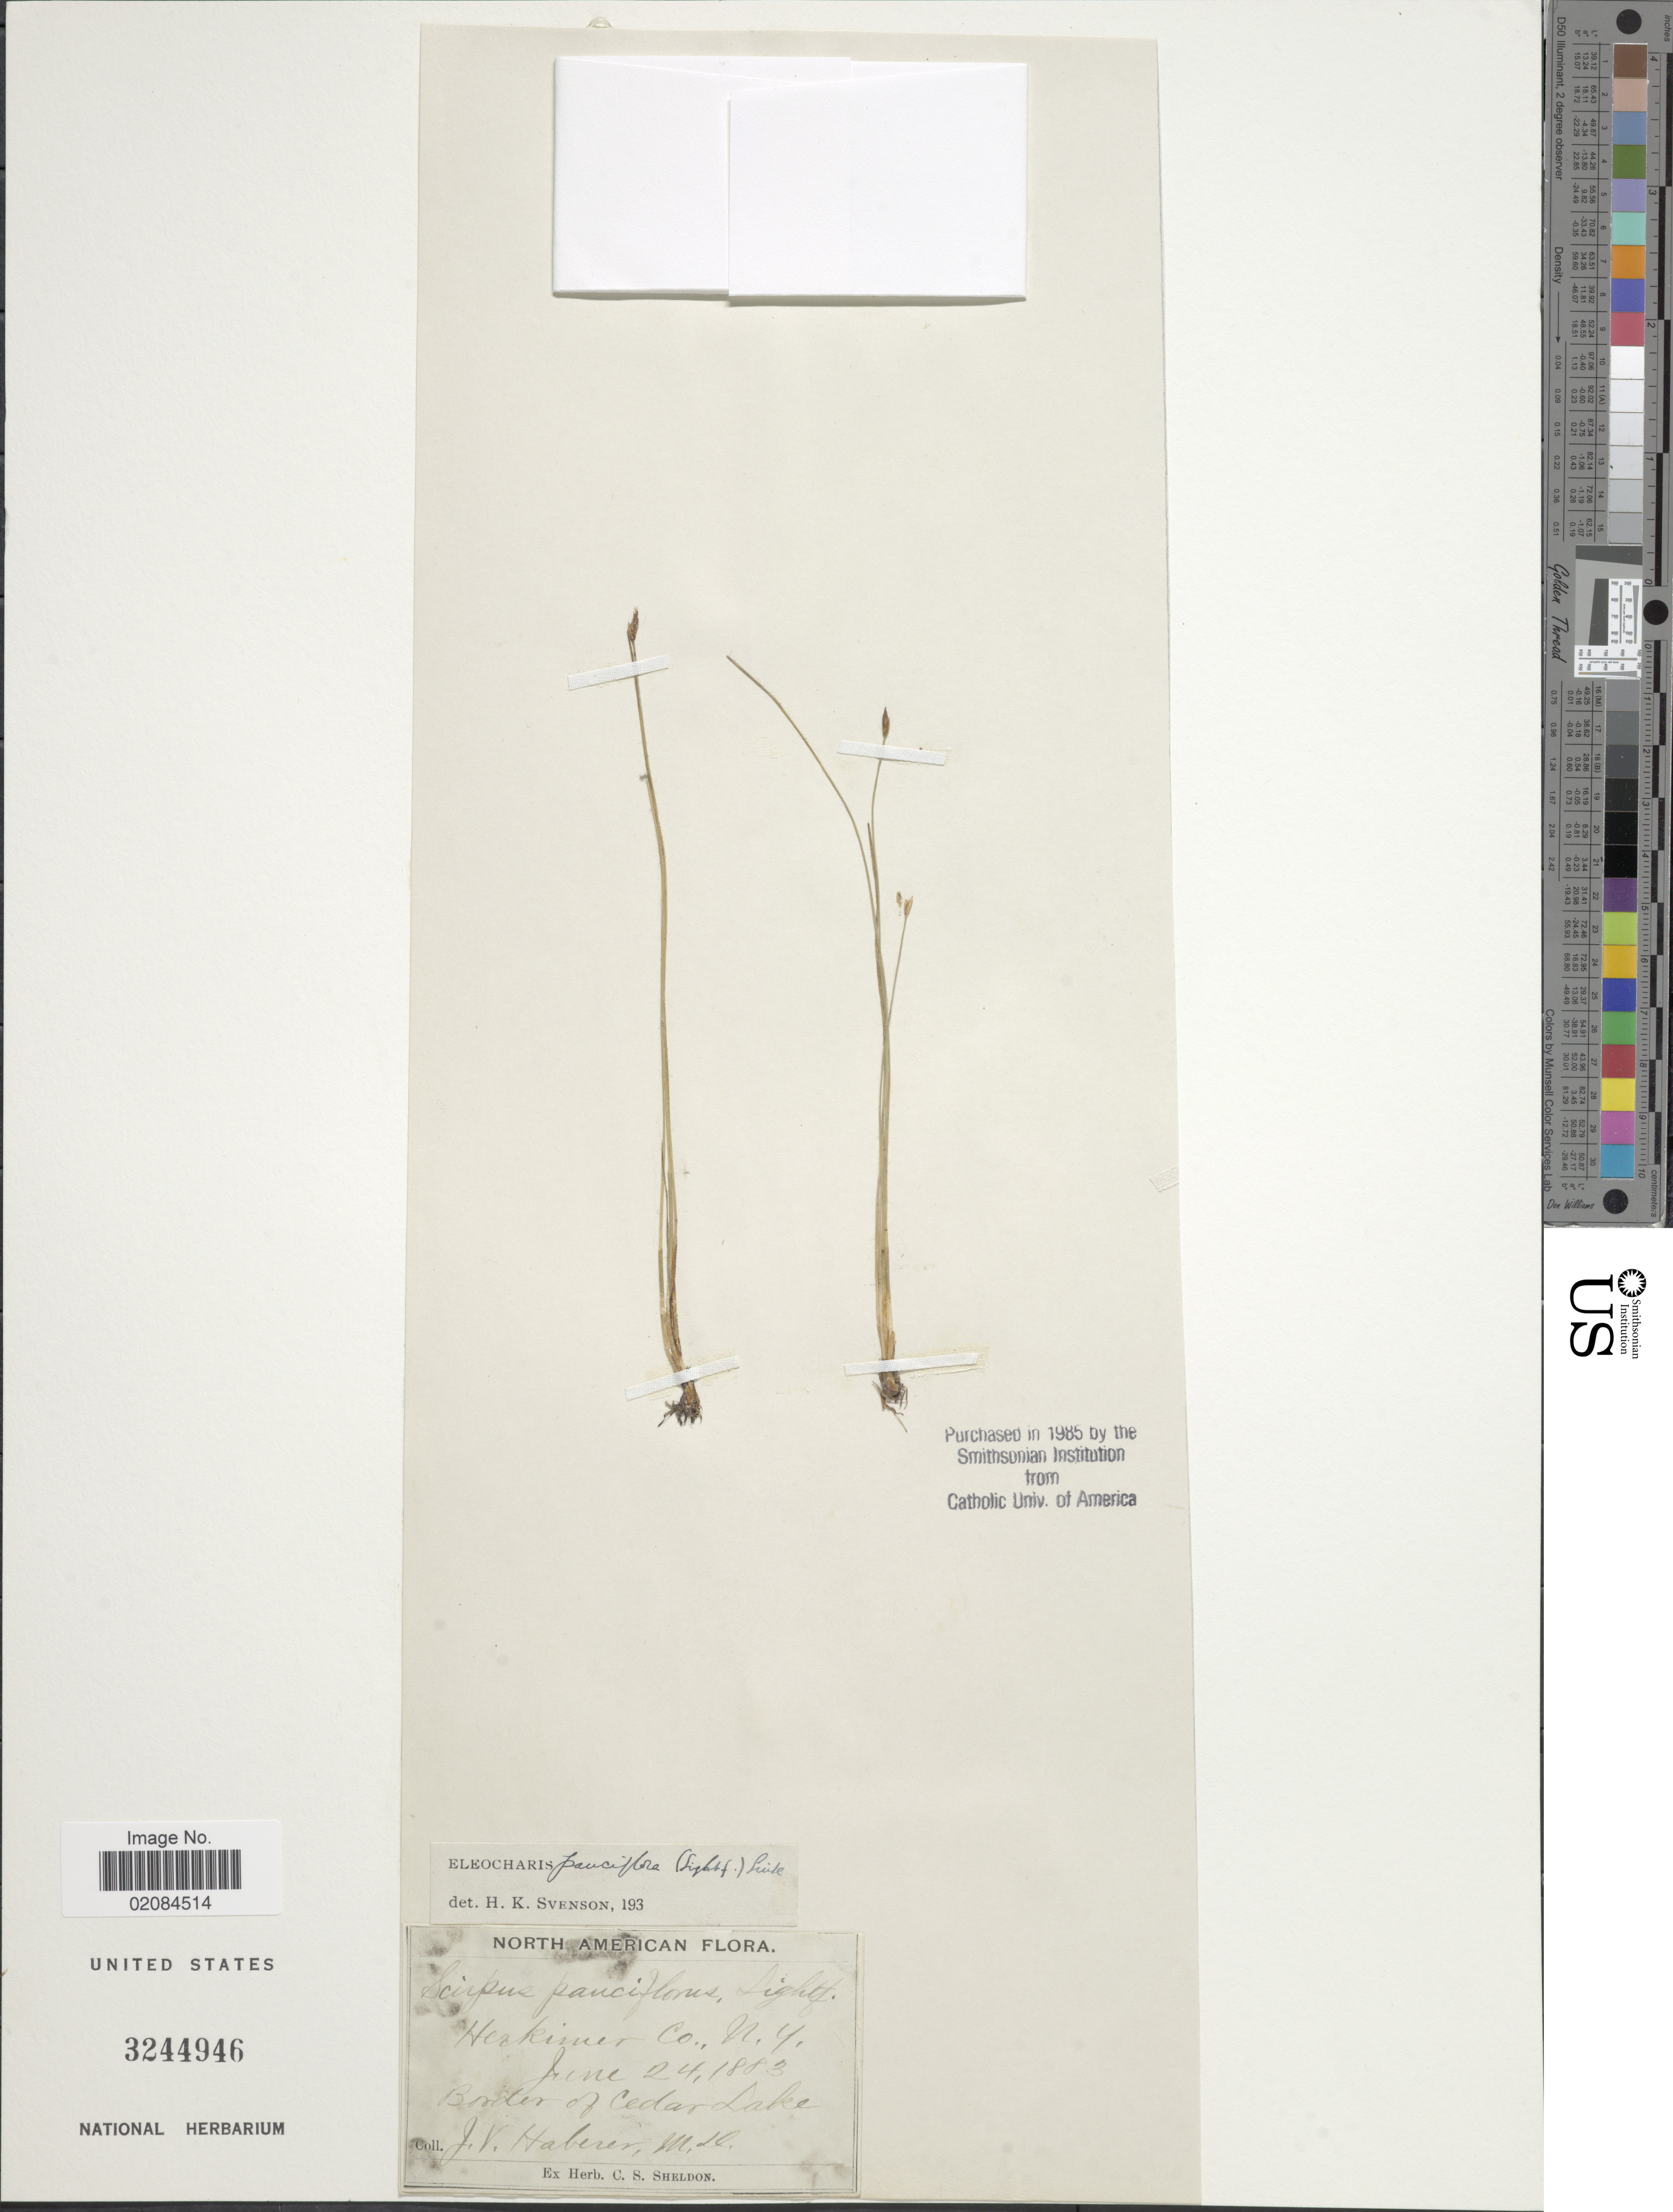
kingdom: Plantae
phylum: Tracheophyta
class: Liliopsida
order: Poales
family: Cyperaceae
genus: Eleocharis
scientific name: Eleocharis quinqueflora subsp. fernaldii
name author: (Svenson) Hultén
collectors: J. V. Haberer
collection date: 1883-06-24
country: United States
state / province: New York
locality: Herkimer Co. Border of Cedar Lake.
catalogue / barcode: US 3244946